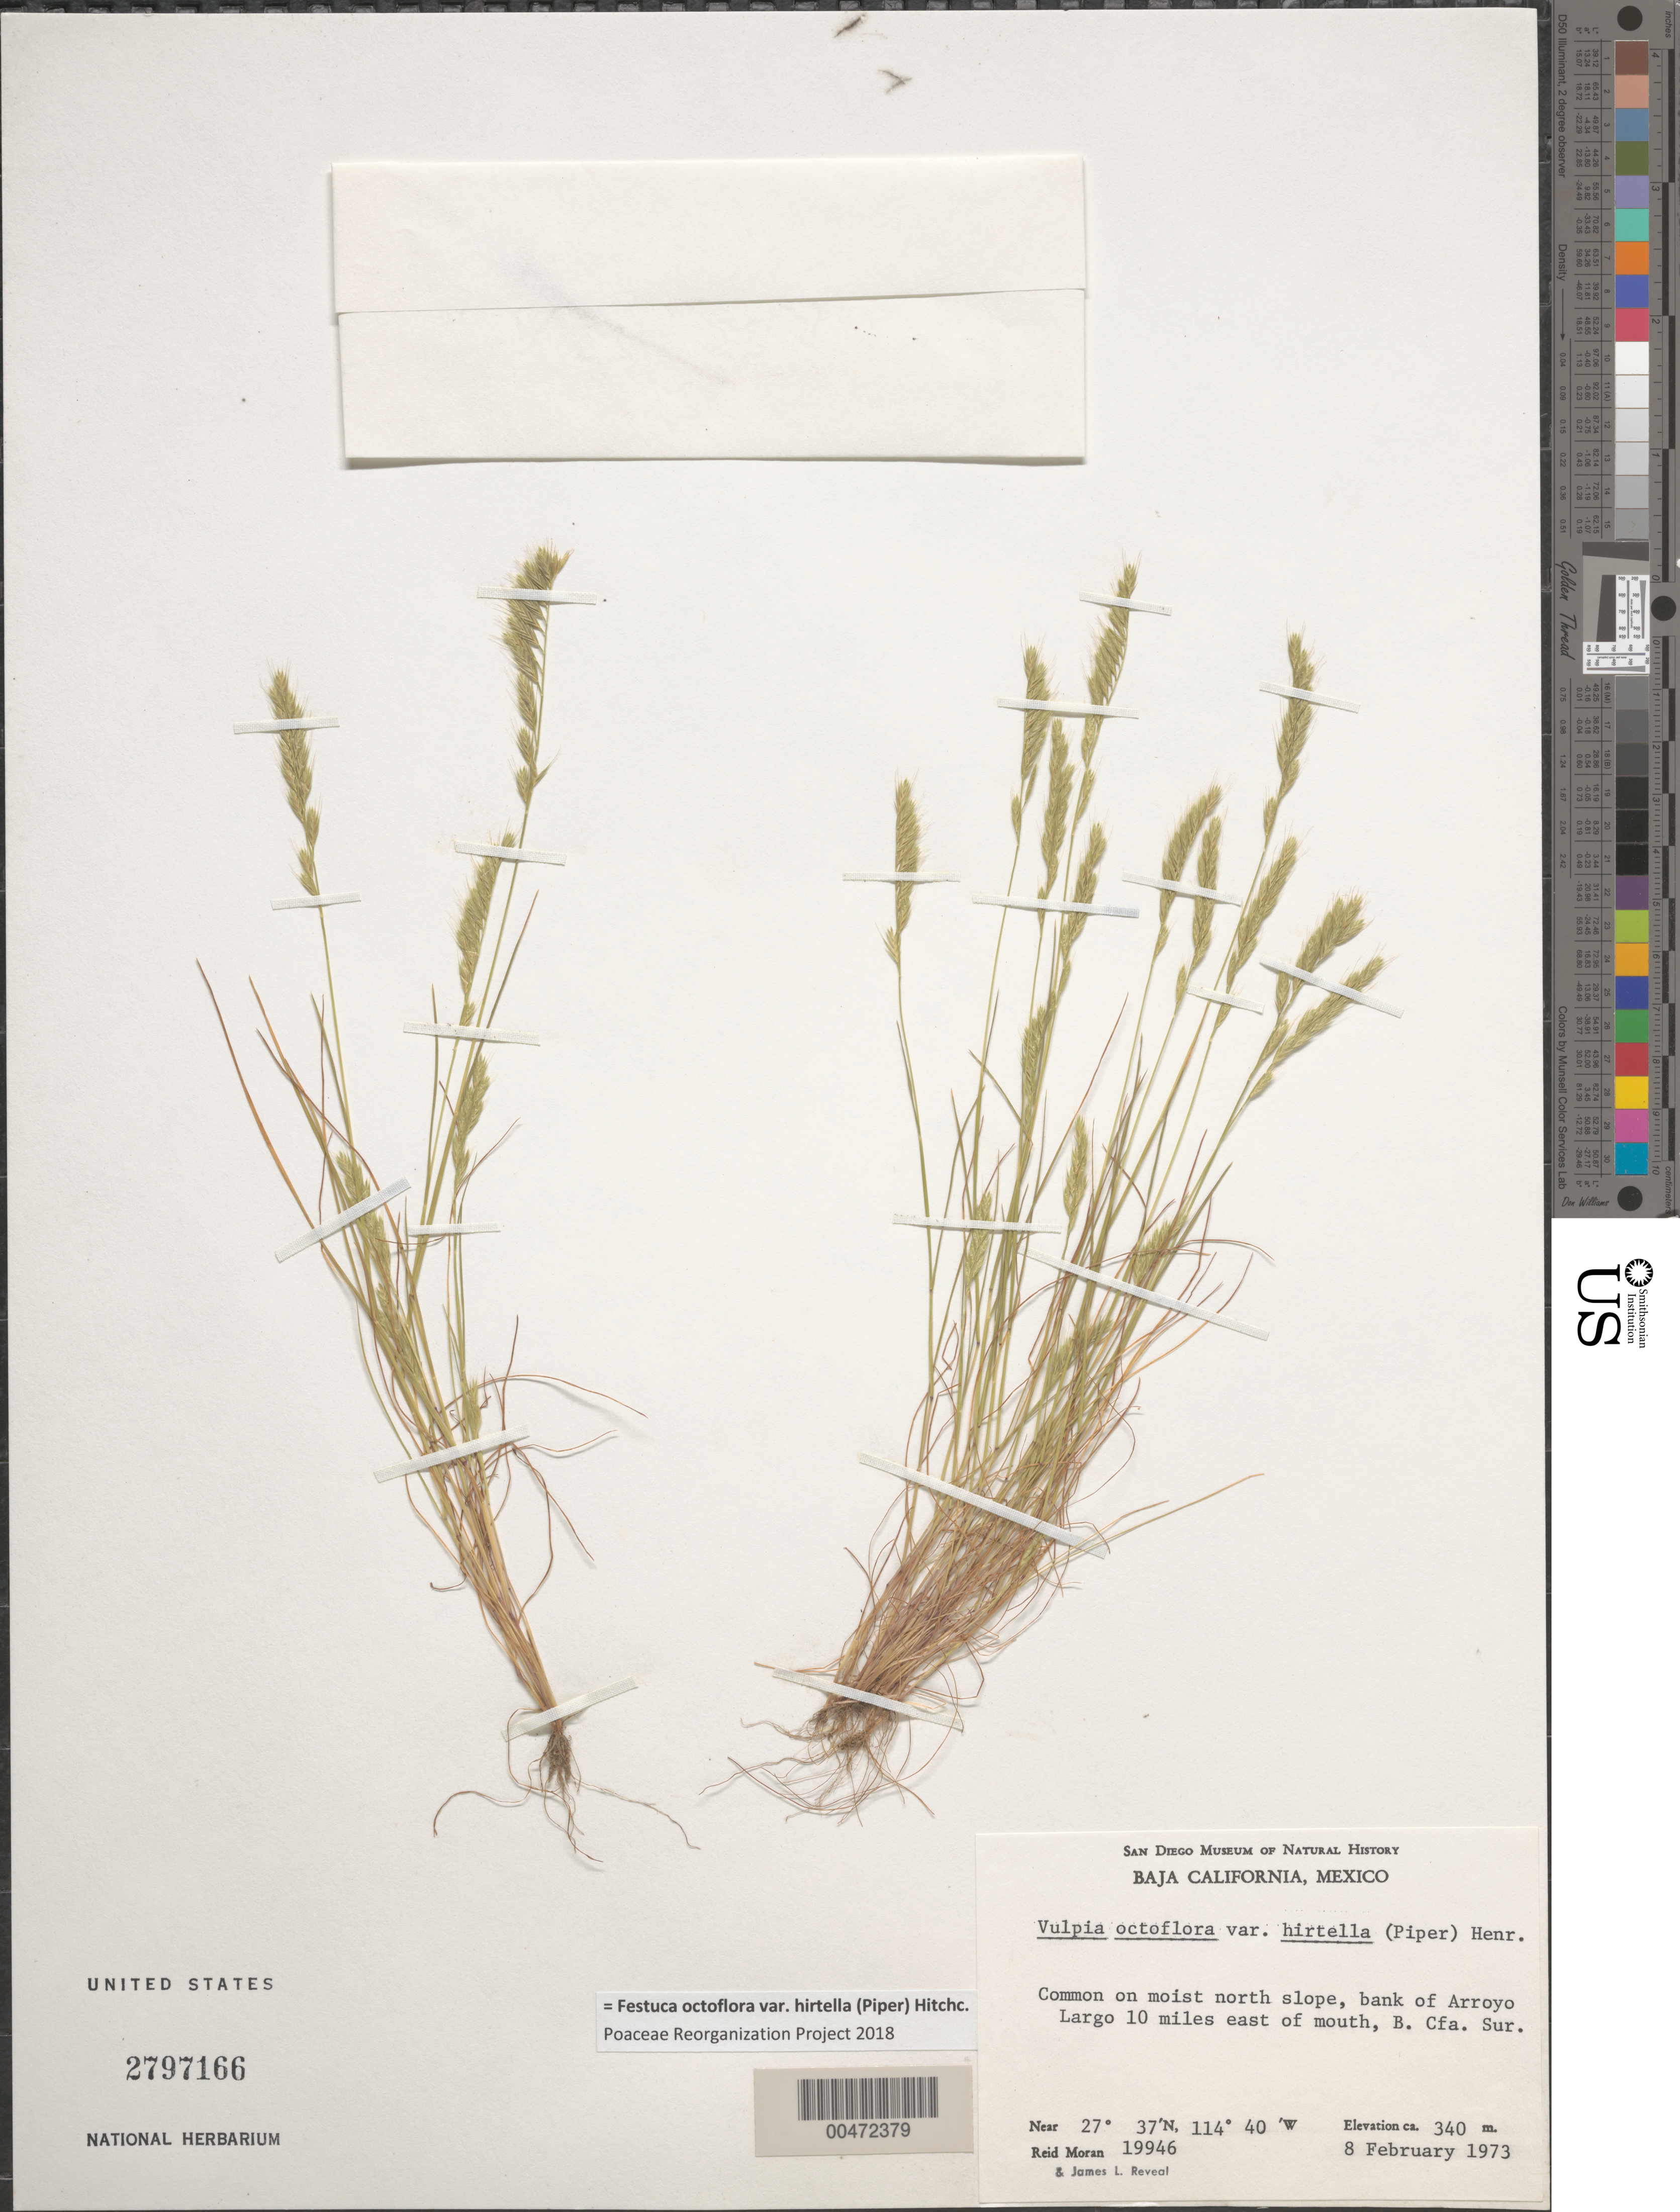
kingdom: Plantae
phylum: Tracheophyta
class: Liliopsida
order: Poales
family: Poaceae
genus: Festuca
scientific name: Festuca octoflora var. hirtella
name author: Piper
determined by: Poaceae Reorganization Project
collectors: R. V. Moran & J. L. Reveal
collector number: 19946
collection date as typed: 8 Feb 1973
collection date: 1973-02-08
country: Mexico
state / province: Baja California Sur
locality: Bank of Arroyo Largo 10 mi E of mouth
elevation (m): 340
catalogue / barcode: US 2797166